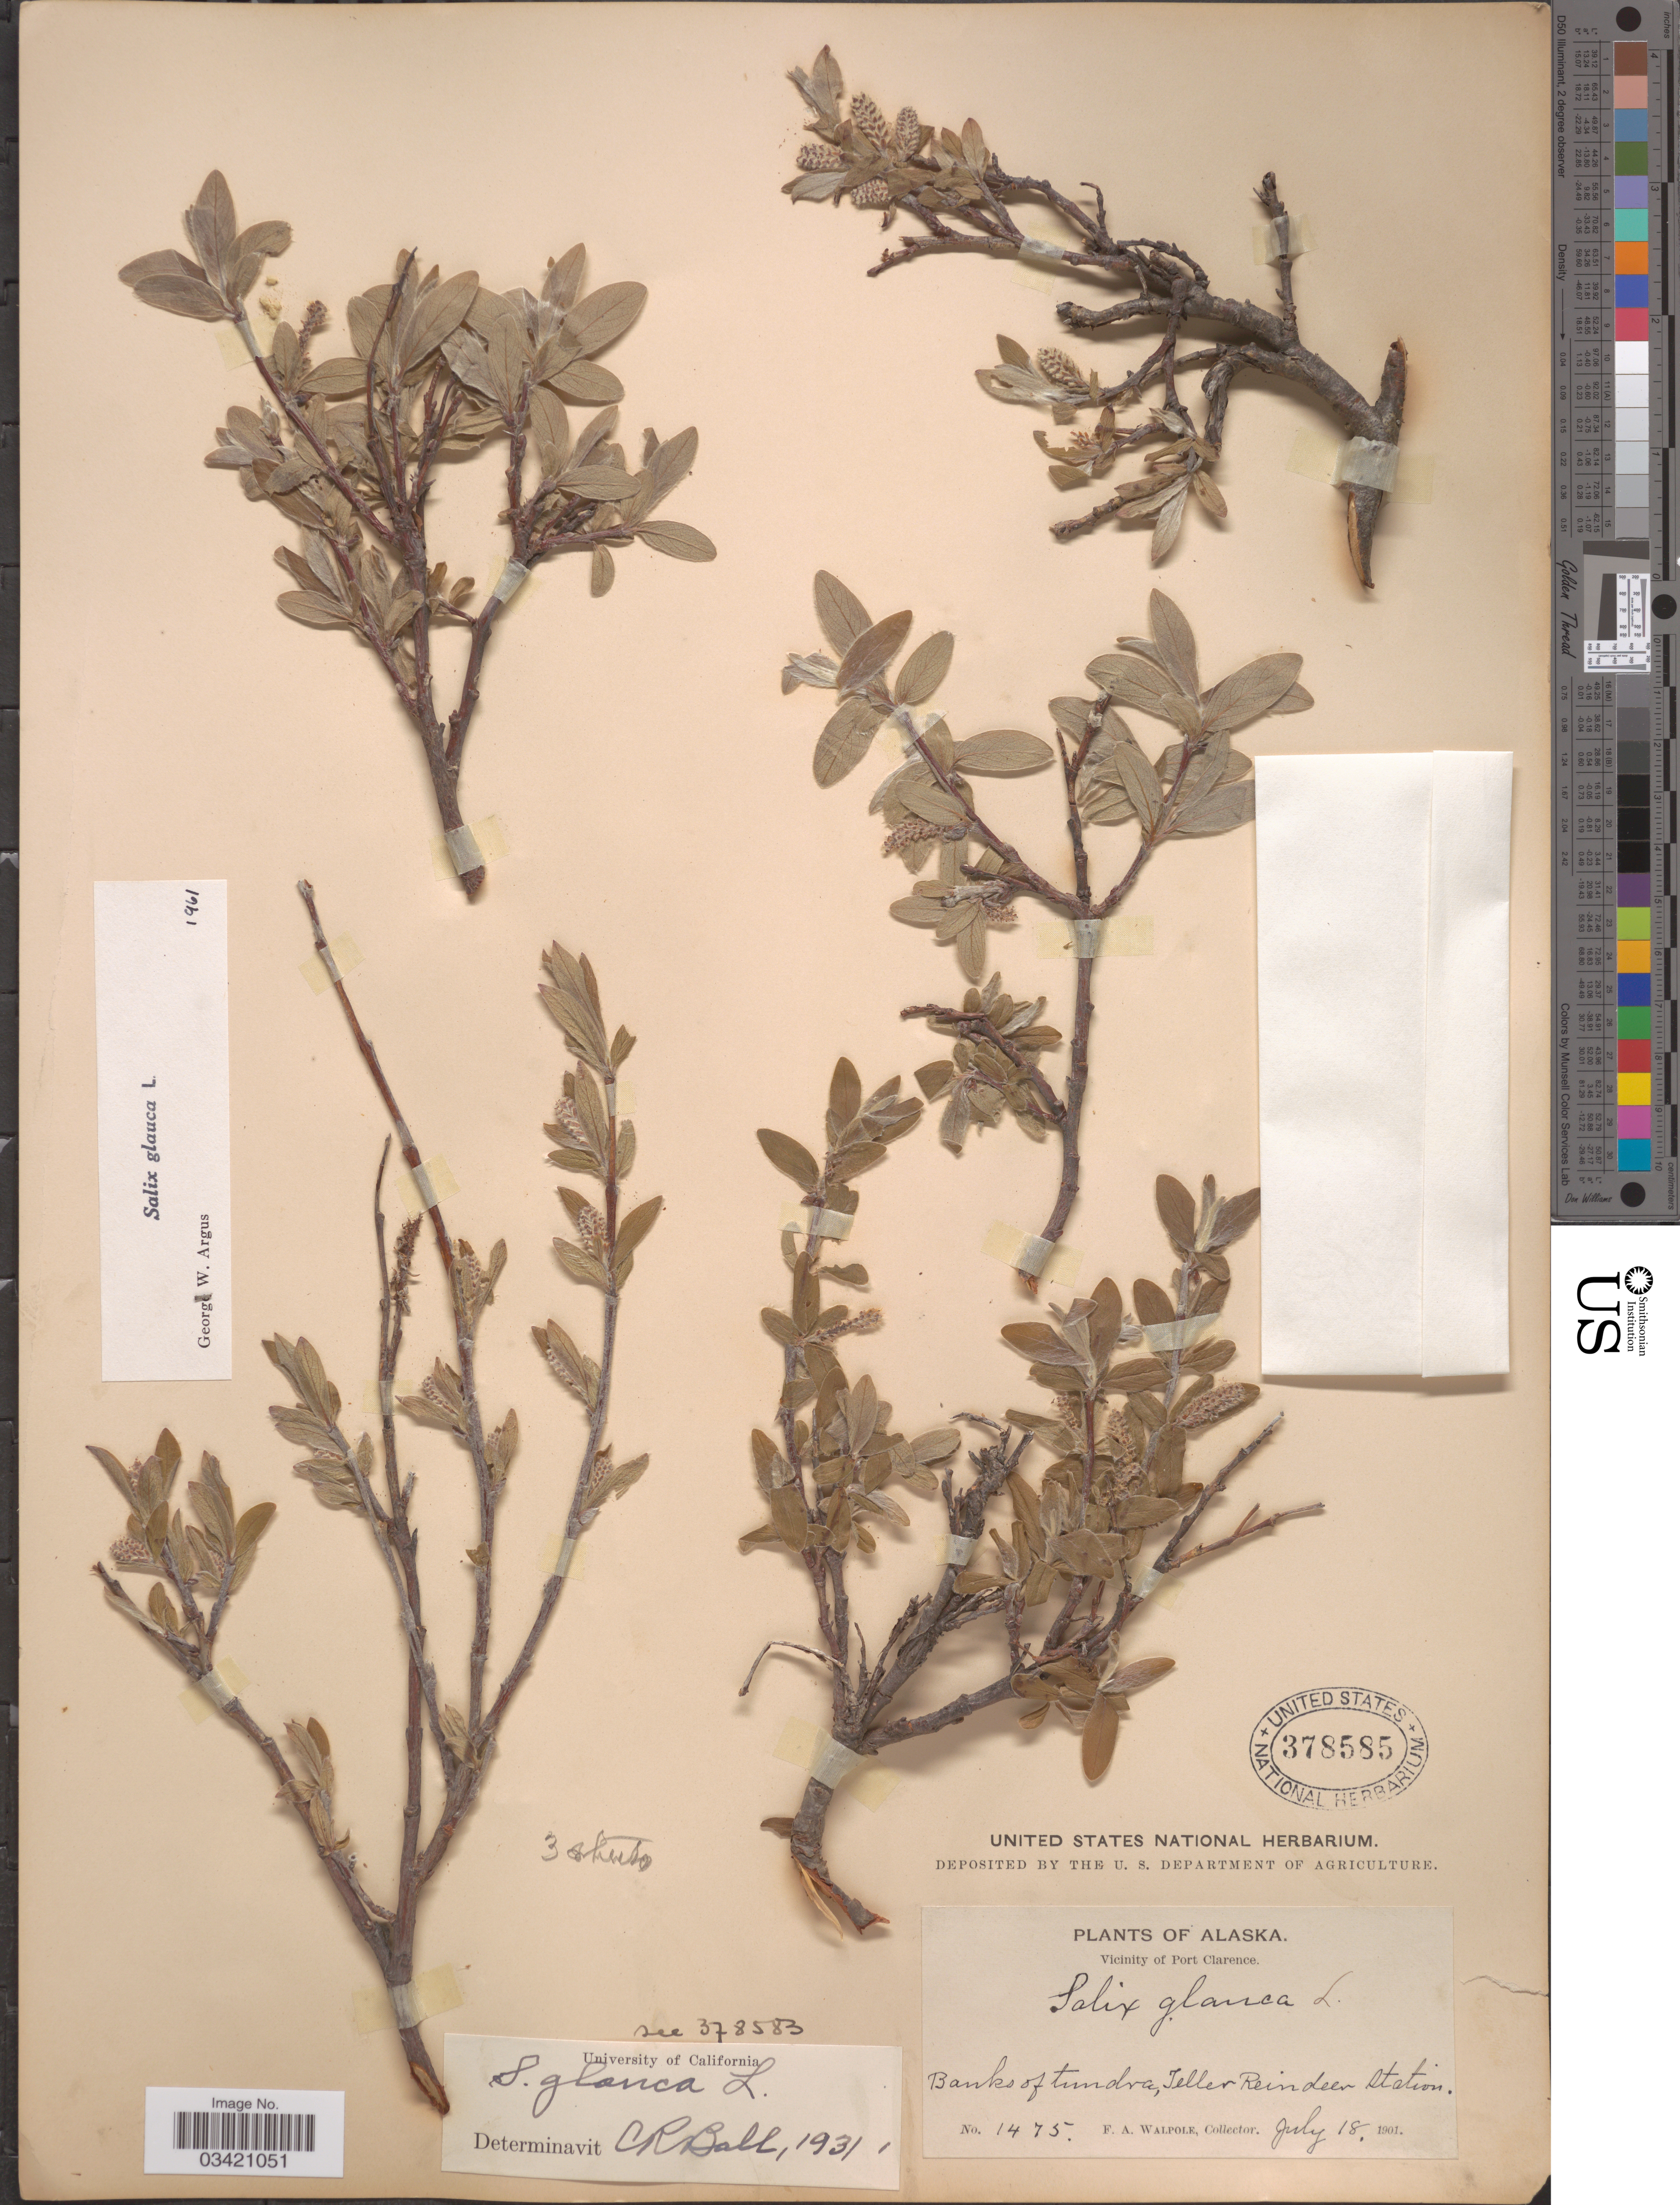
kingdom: Plantae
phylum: Tracheophyta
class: Magnoliopsida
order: Malpighiales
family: Salicaceae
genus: Salix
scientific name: Salix glauca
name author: L.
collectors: F. Walpole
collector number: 1475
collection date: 1901-07-18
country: United States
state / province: Alaska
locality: Vicinity of Port Clarence. Banks of tundra, Teller Reindeer Station.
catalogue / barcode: US 378585